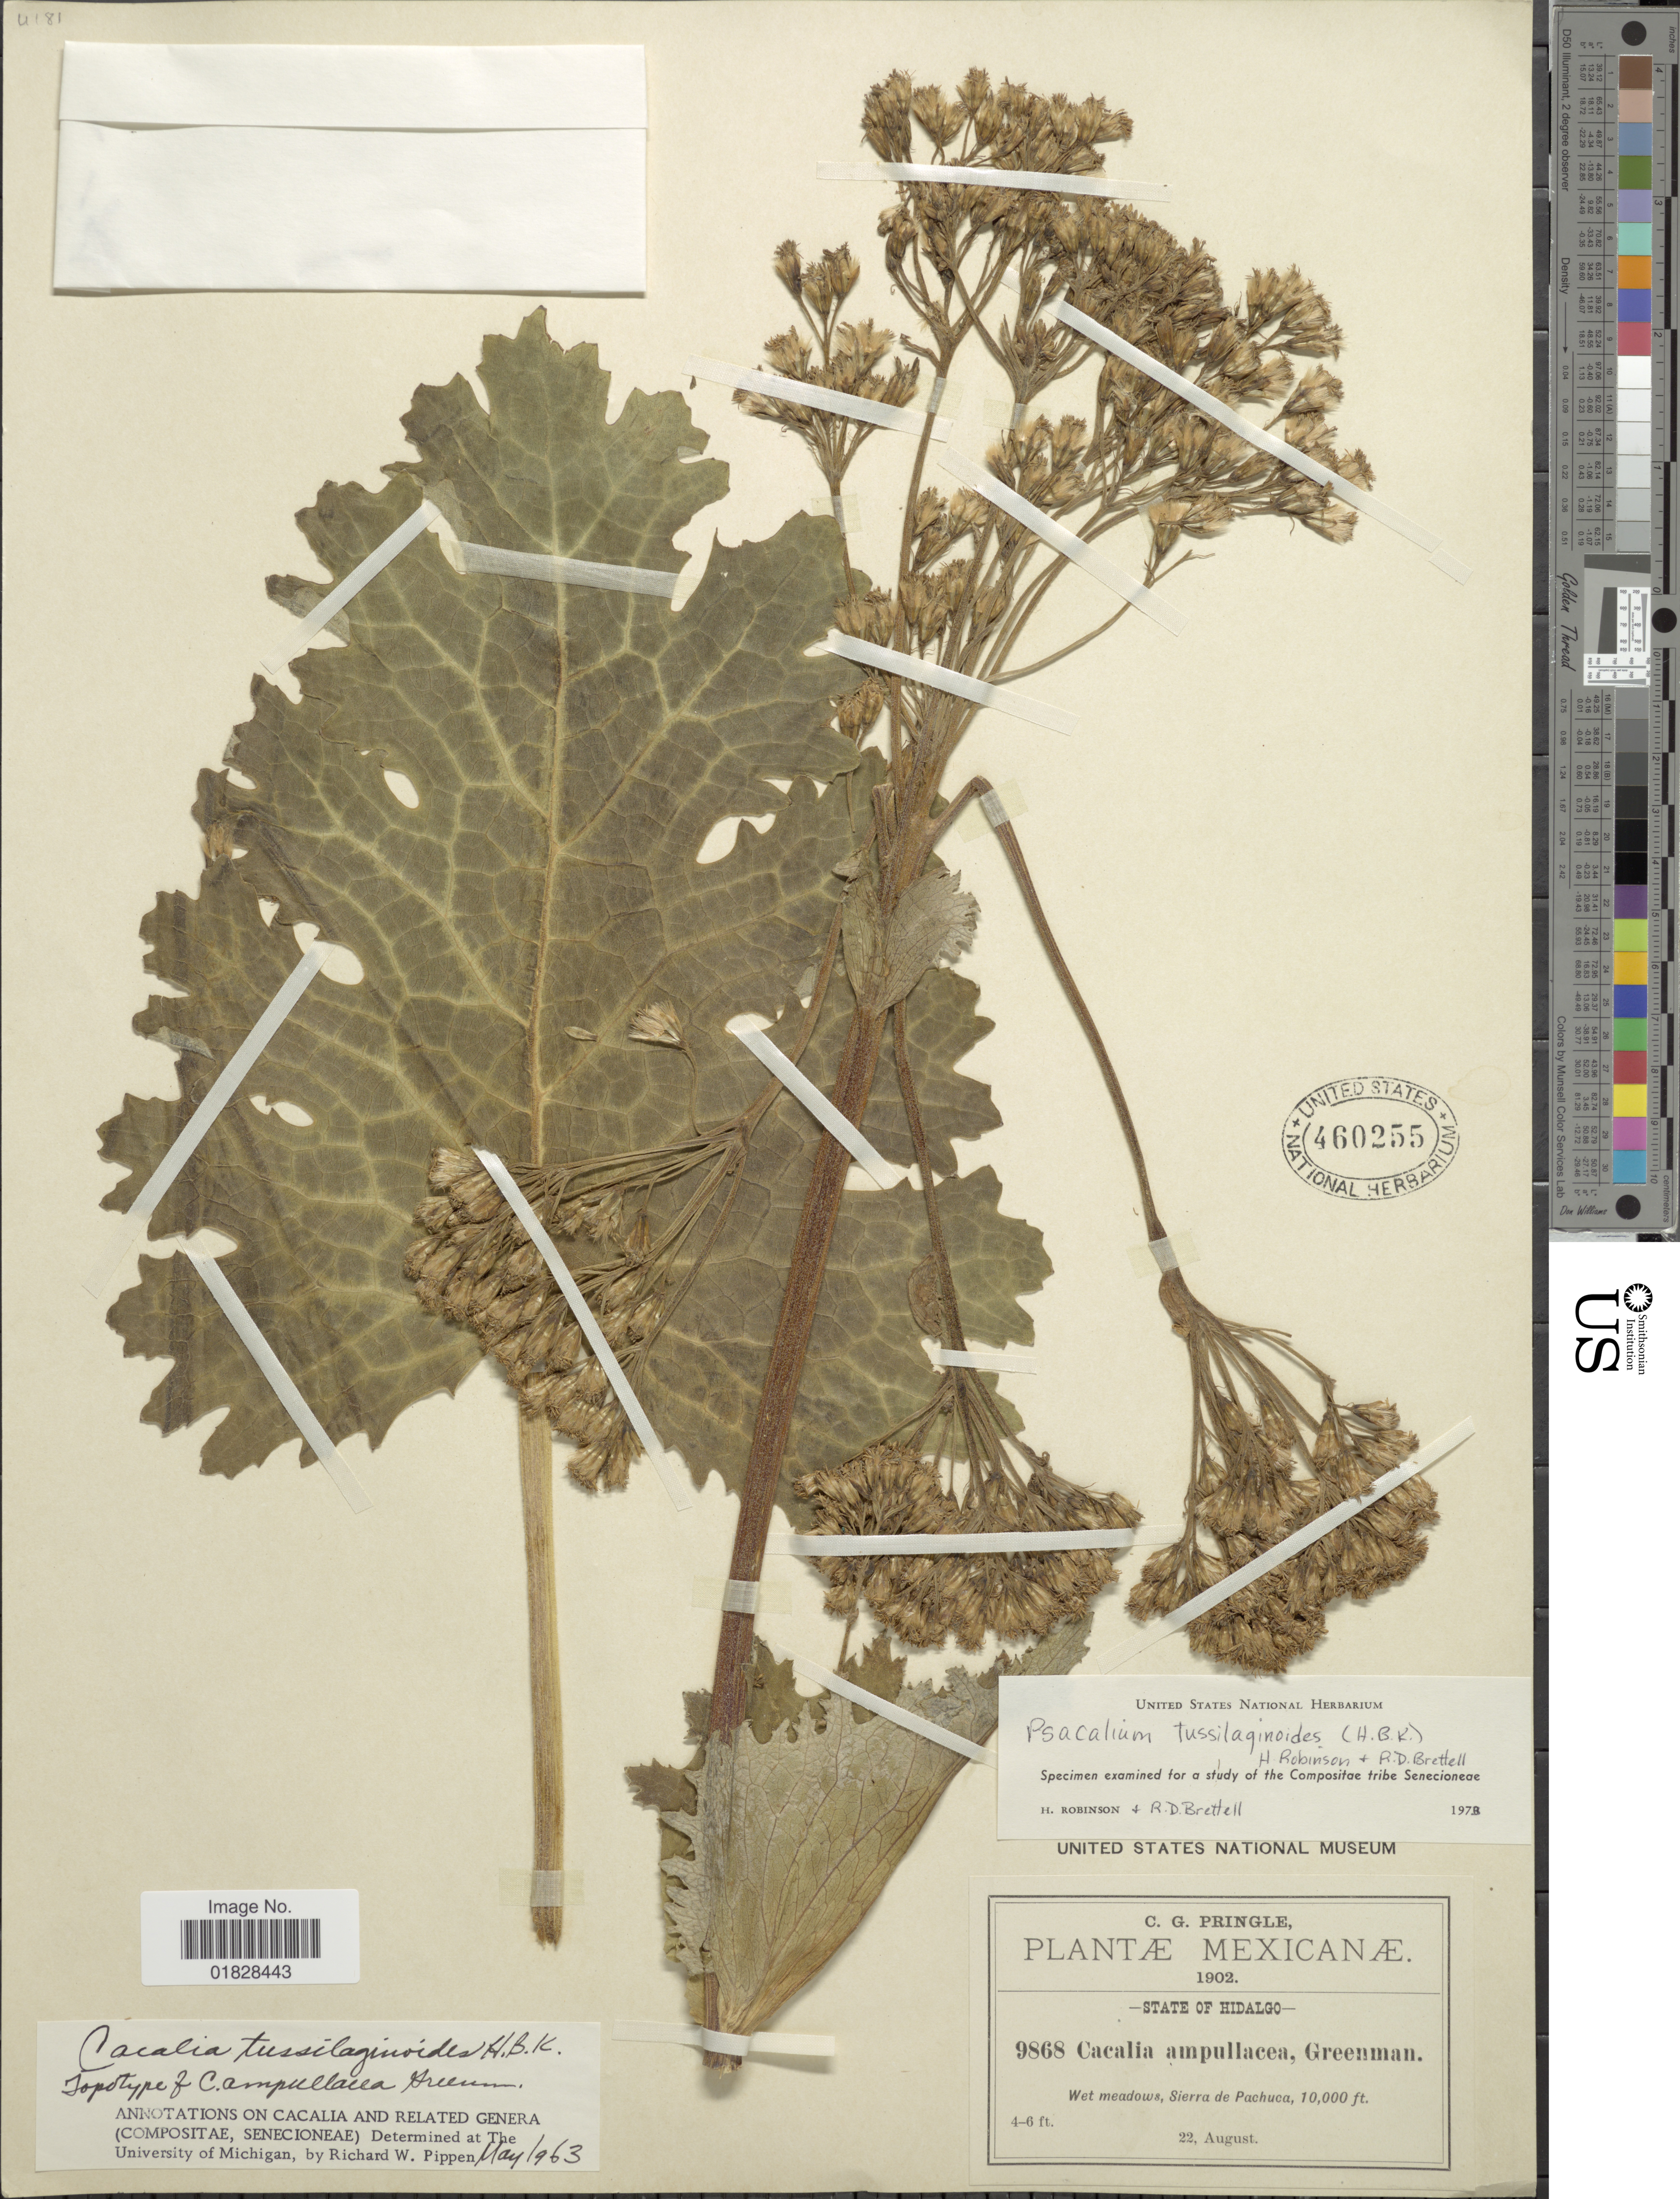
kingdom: Plantae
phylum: Tracheophyta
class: Magnoliopsida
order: Asterales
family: Asteraceae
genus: Psacalium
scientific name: Psacalium tussilaginoides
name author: (Kunth) H. Rob. & Brettell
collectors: C. G. Pringle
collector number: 9868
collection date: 1902-08-22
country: Mexico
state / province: Hidalgo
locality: State of Hidalgo. Wet meadows, Sierra de Pachuca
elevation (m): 3048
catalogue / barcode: US 460255